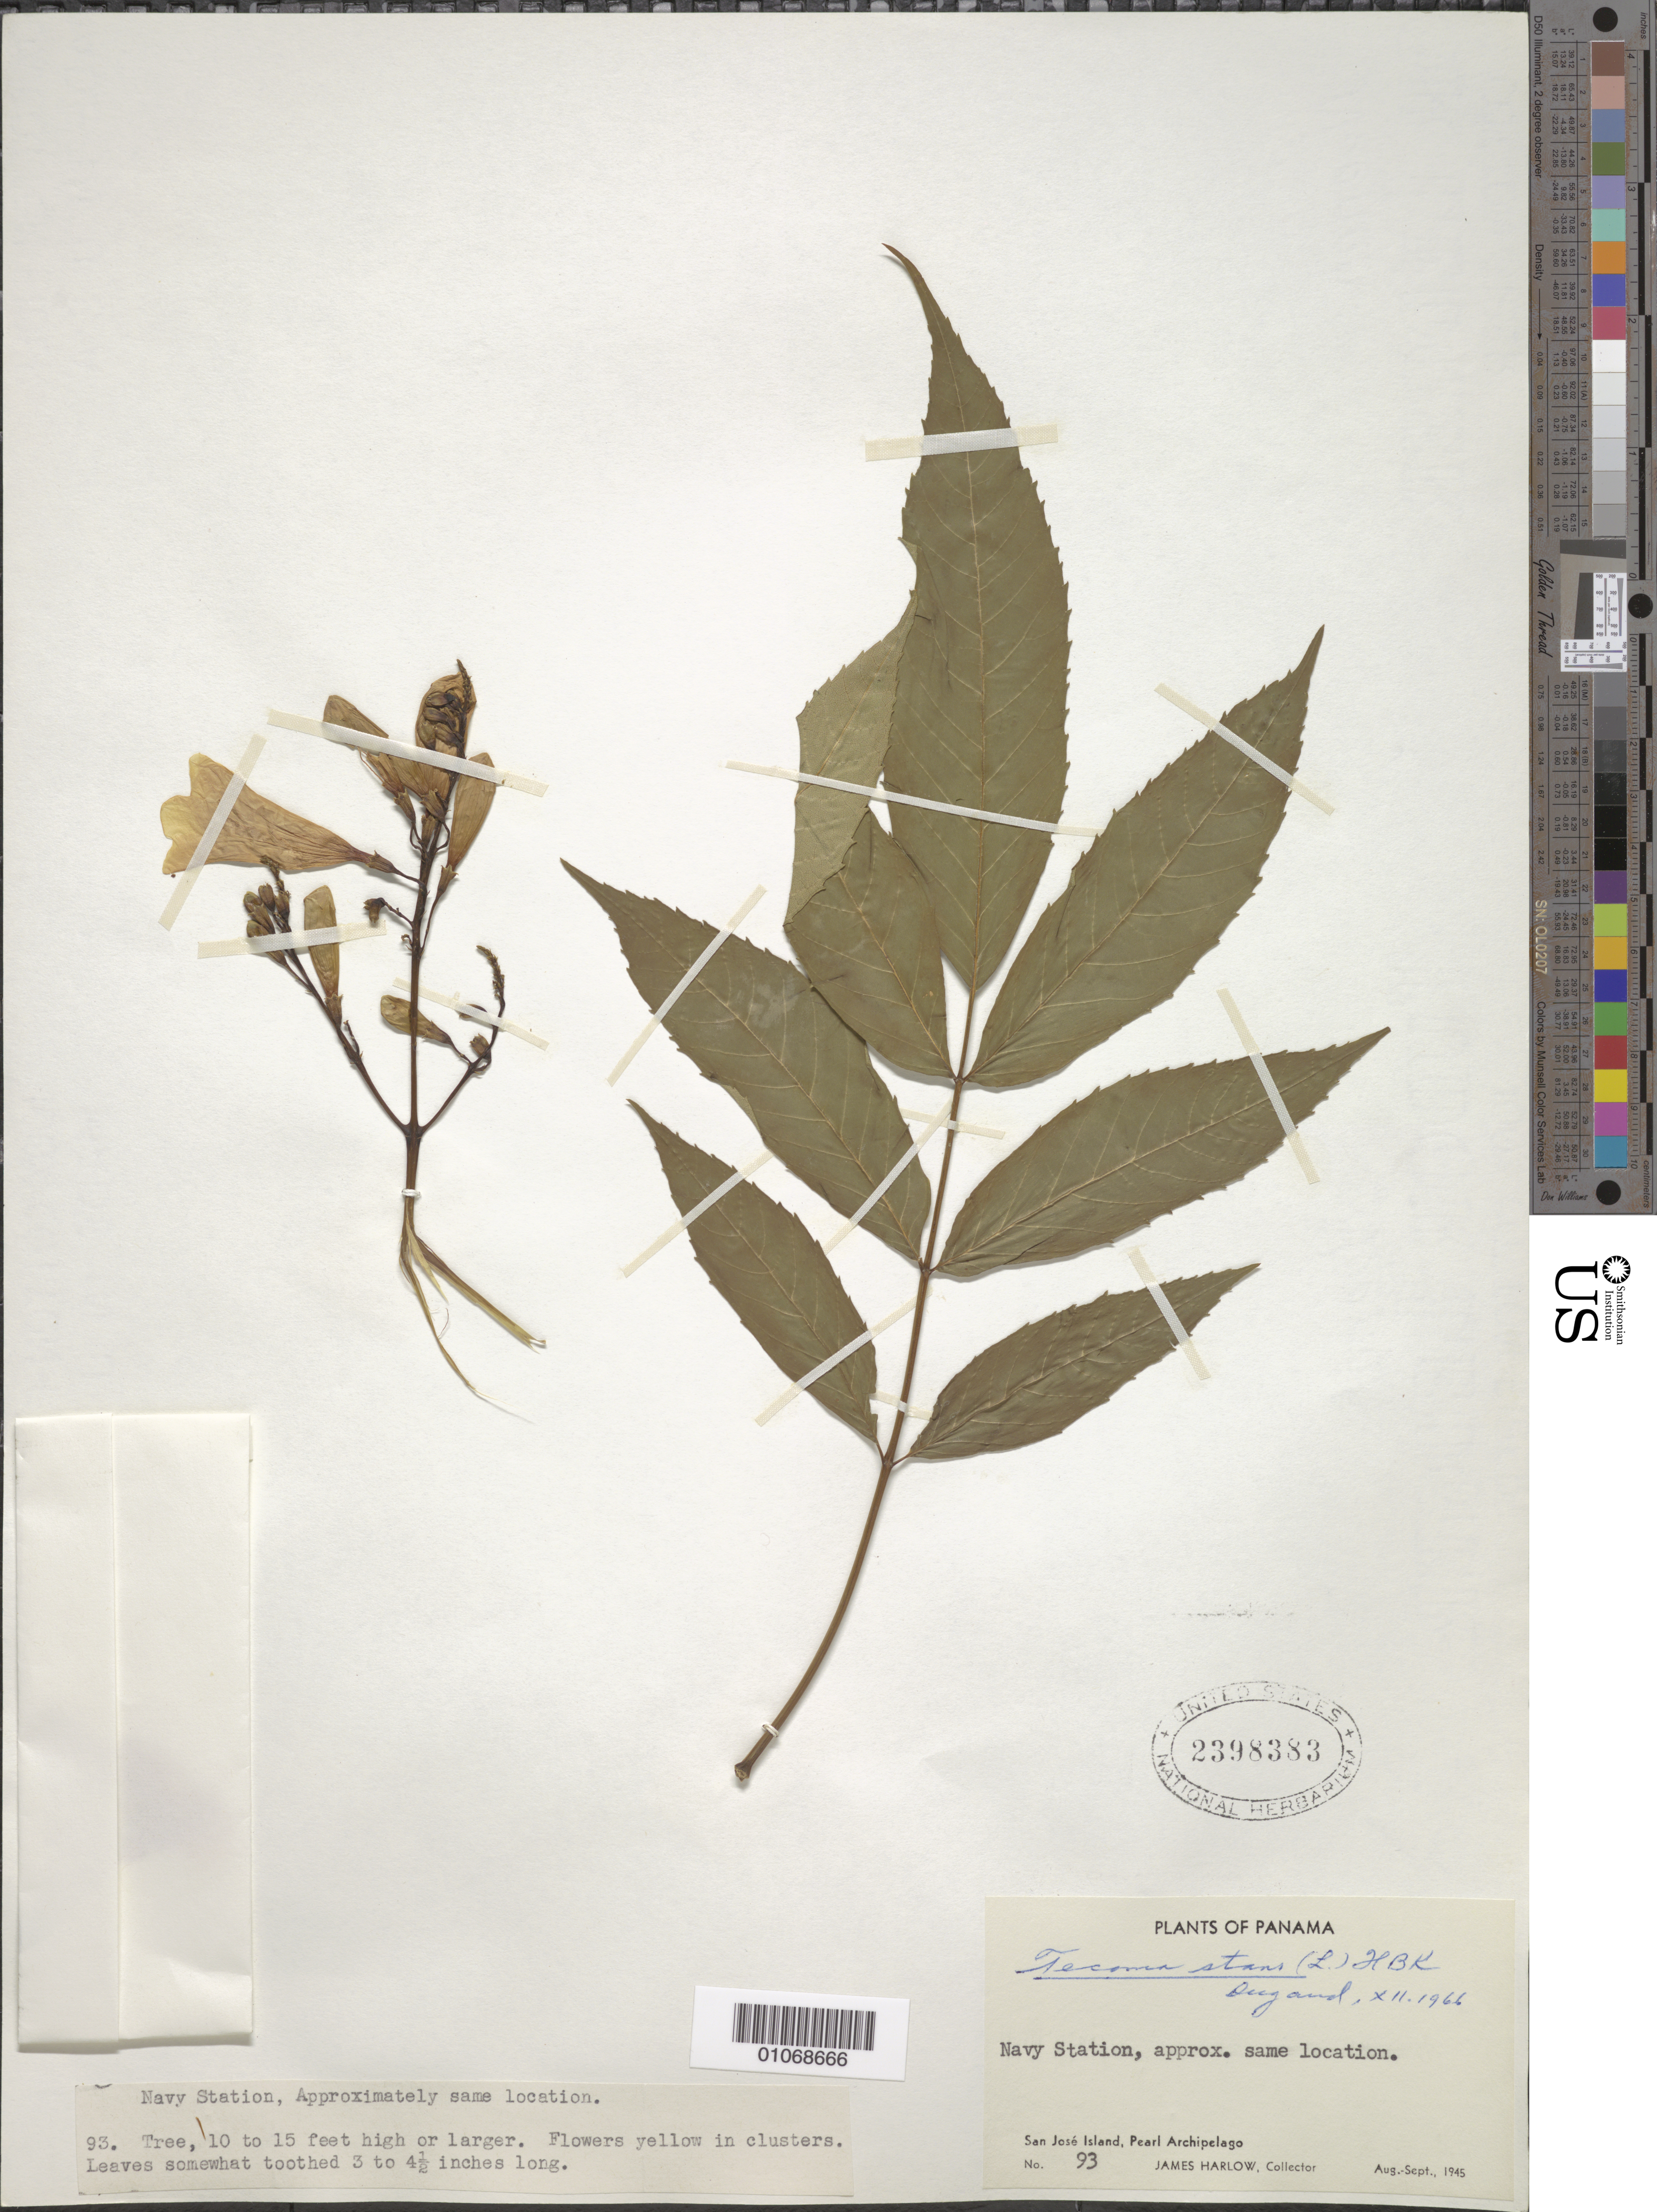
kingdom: Plantae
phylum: Tracheophyta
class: Magnoliopsida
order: Lamiales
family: Bignoniaceae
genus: Tecoma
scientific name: Tecoma stans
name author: (L.) Juss. ex Kunth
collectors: J. Harlow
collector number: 93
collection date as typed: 01 Aug 1945 to 30 Sep 1945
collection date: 1945-08-01/1945-09-30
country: Puerto Rico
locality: San Jose Island, Pearl Archipelago. Navy Station, approx. same location.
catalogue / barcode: US 2398383